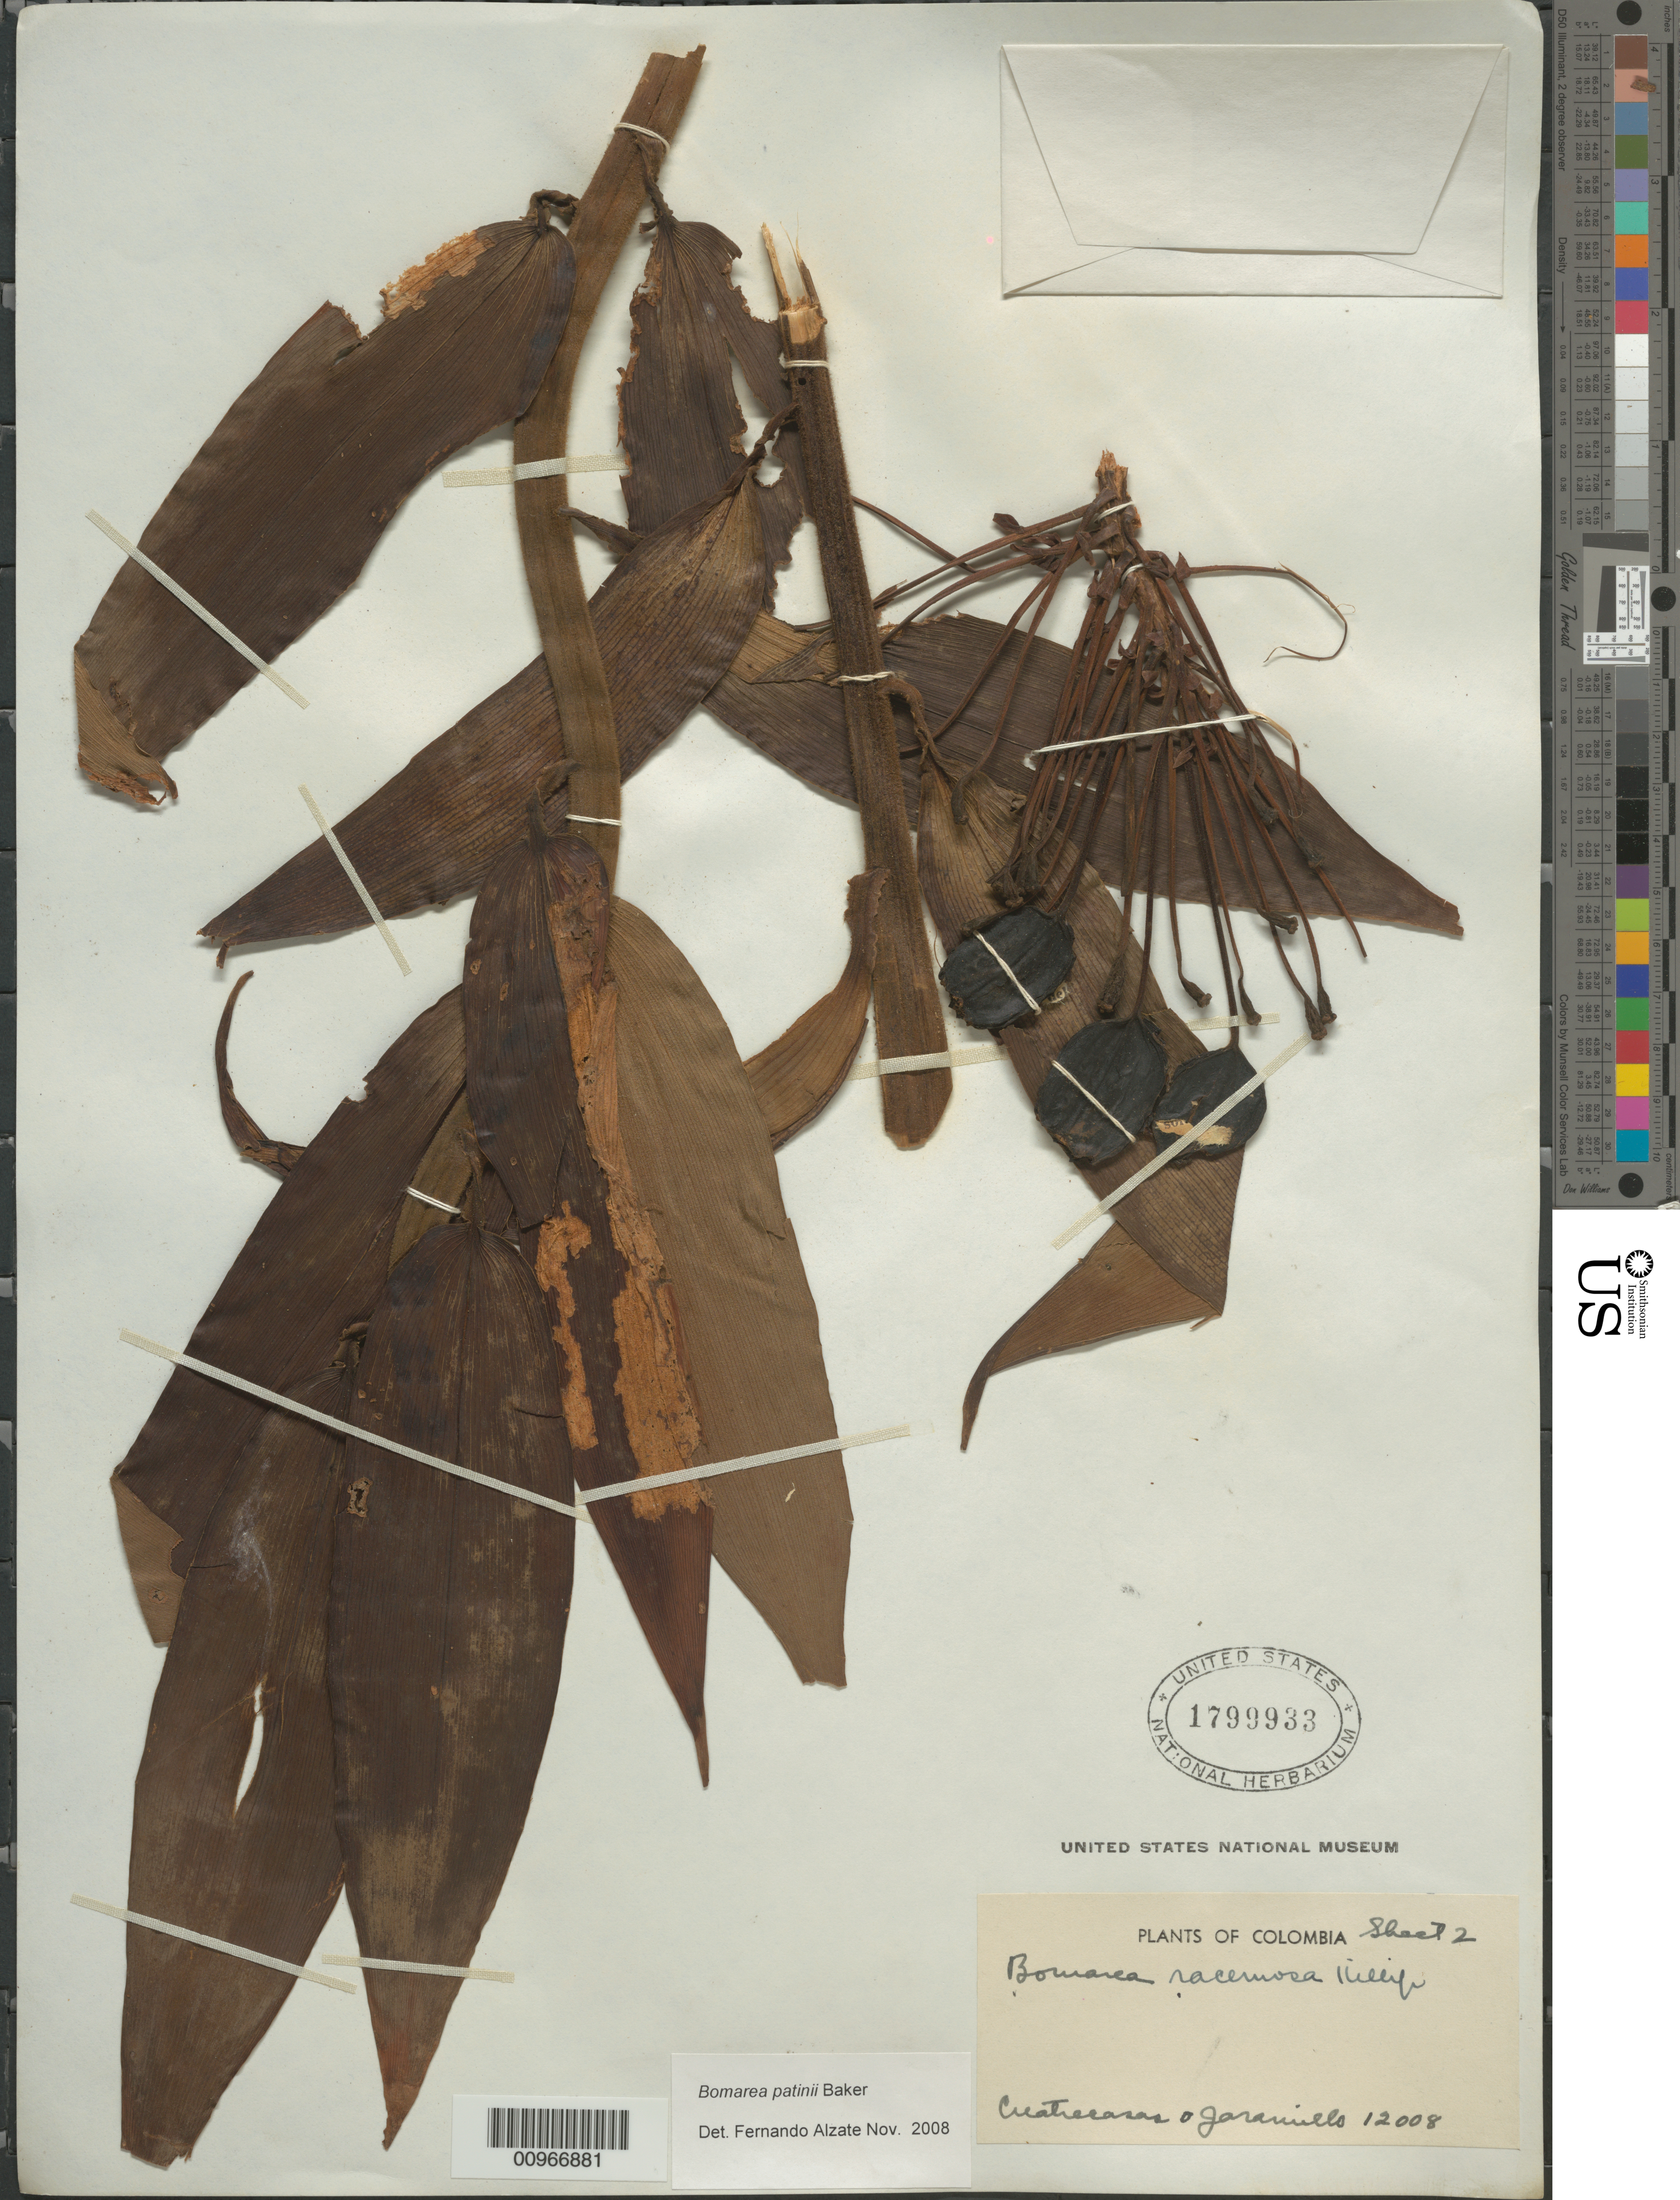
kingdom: Plantae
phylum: Tracheophyta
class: Liliopsida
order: Liliales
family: Alstroemeriaceae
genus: Bomarea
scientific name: Bomarea patinii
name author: Baker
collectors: J. Cuatrecasas & R. Jaramillo M.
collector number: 12008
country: Colombia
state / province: Cundinamarca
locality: SE of la Sabana de Bogota, en San Miguel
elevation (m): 2800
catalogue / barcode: US 1799933